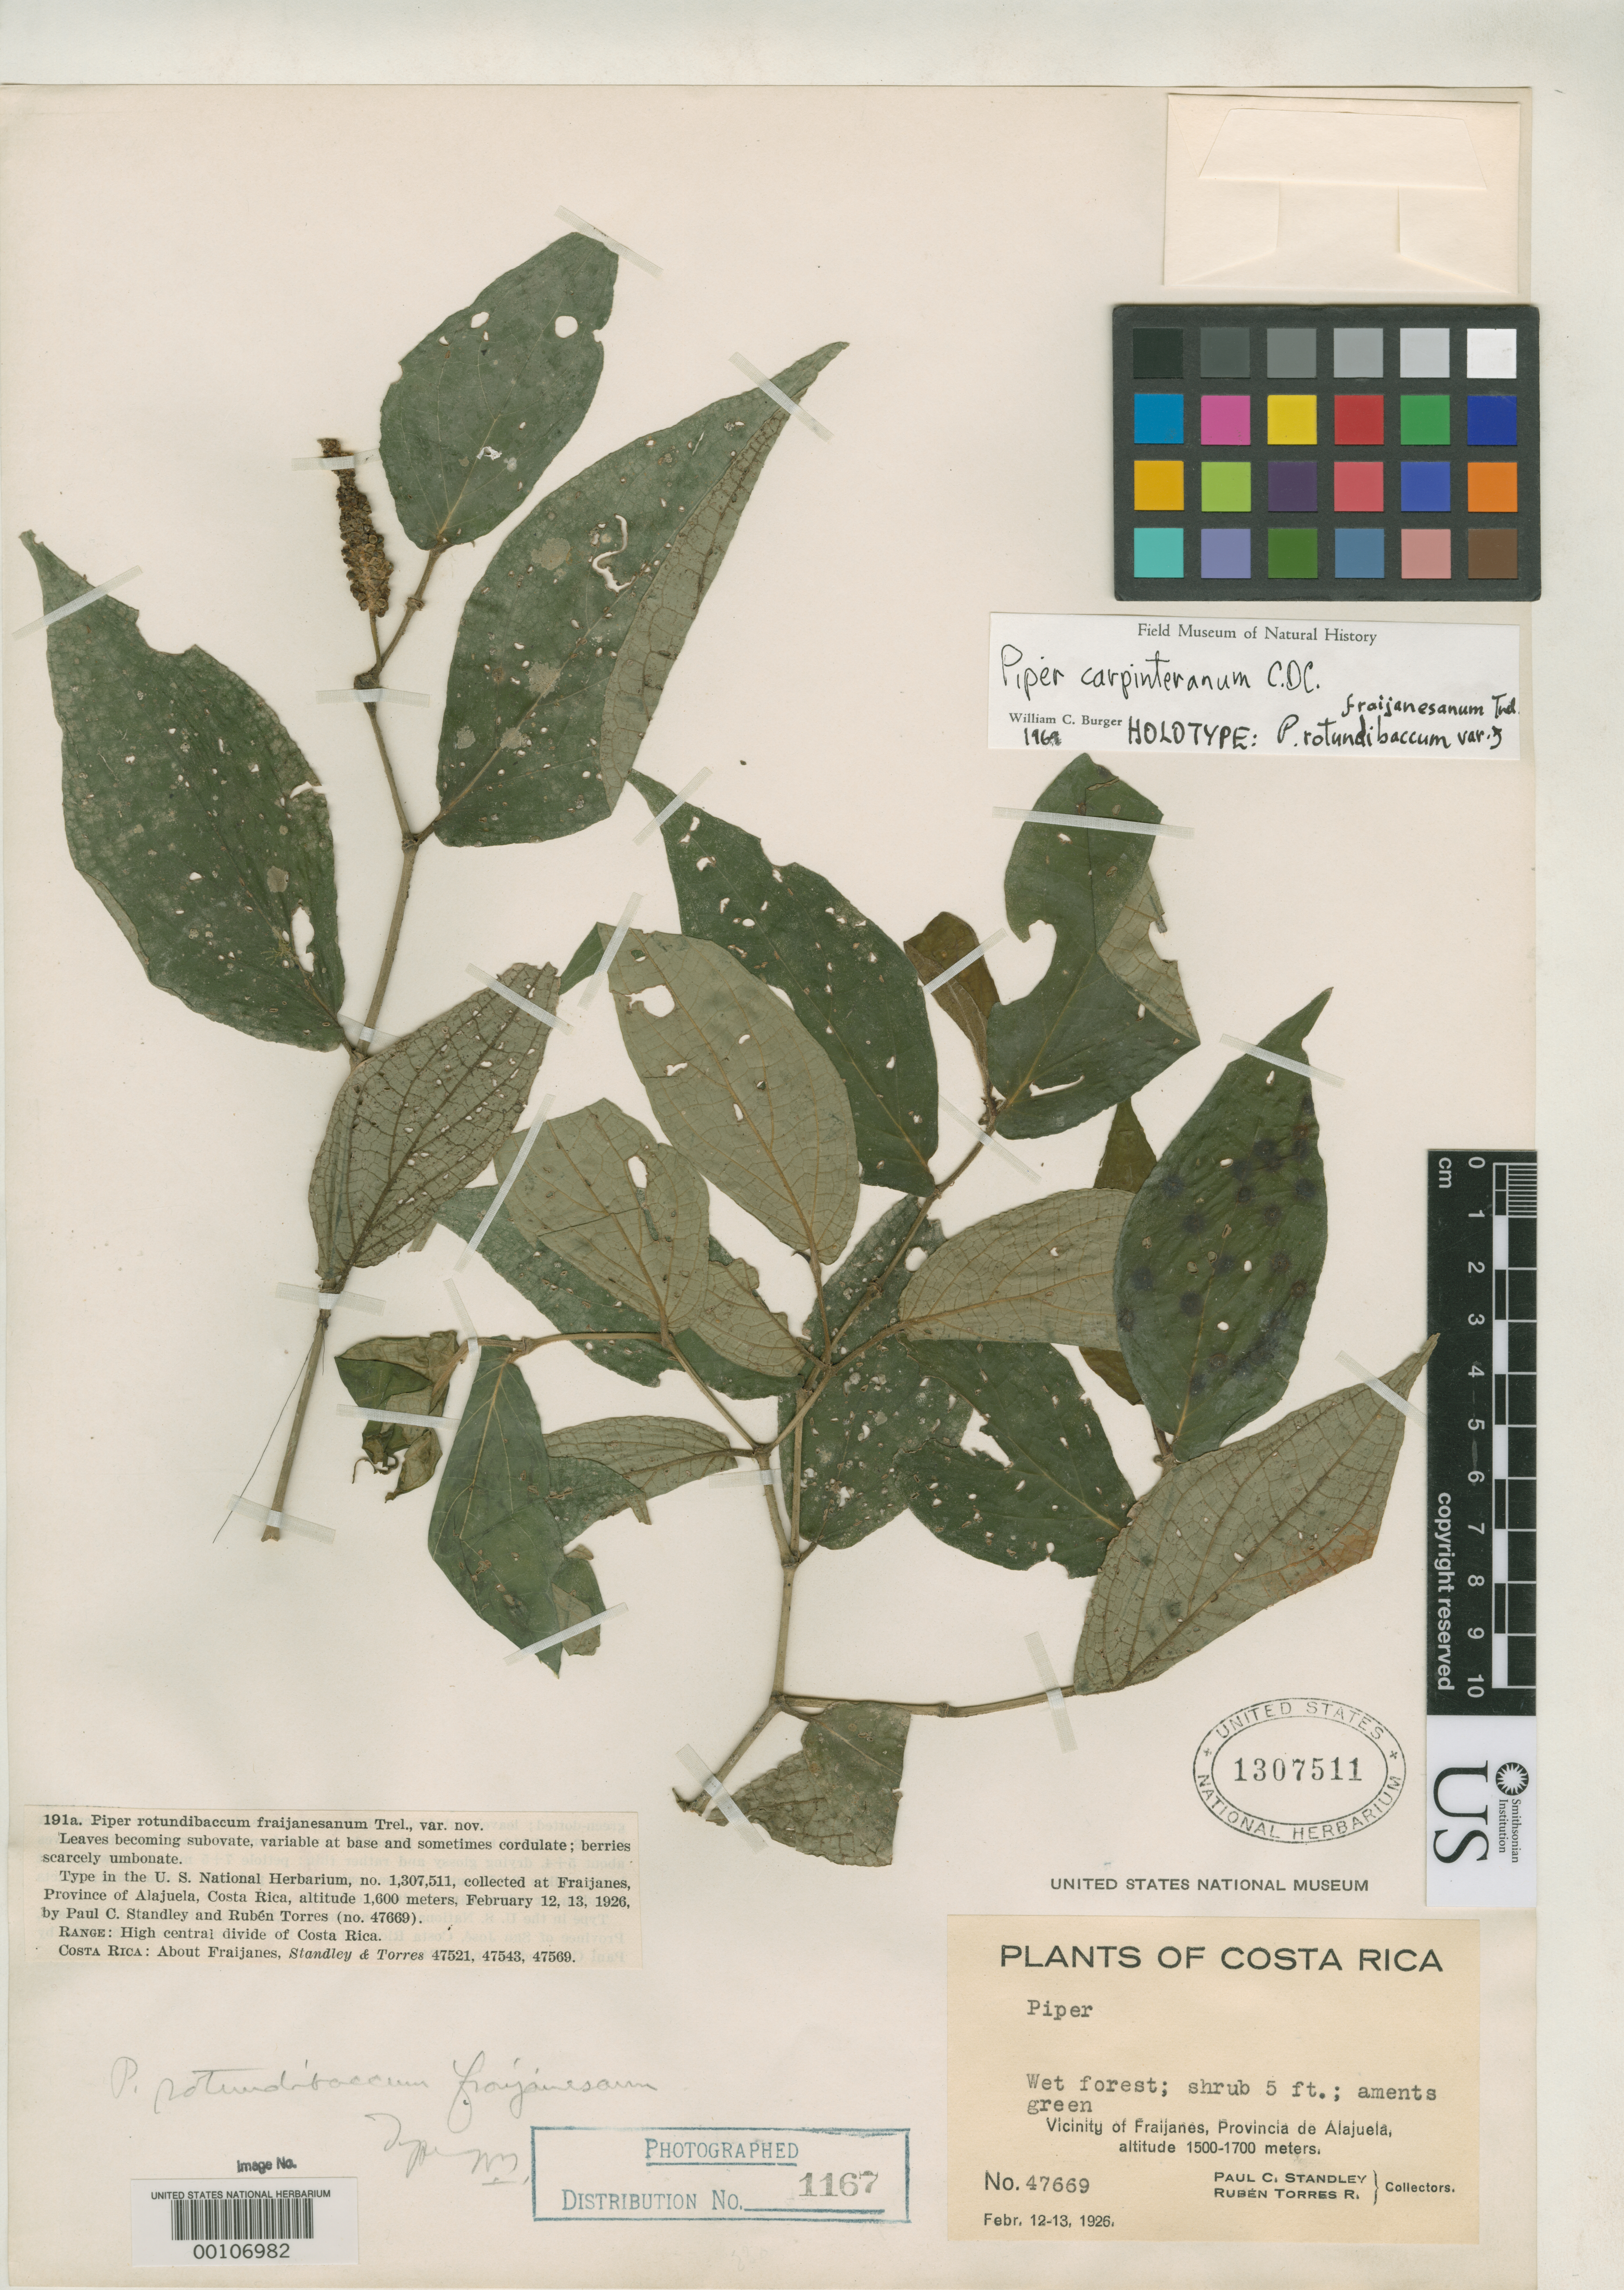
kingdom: Plantae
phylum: Tracheophyta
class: Magnoliopsida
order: Piperales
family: Piperaceae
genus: Piper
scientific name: Piper rotundibaccum var. fraijanesanum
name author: Trel.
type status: Holotype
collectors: P. C. Standley & R. Torres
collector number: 47669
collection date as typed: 12 Feb 1926 to 13 Feb 1926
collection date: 1926-02-12/1926-02-13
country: Costa Rica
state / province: Alajuela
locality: Fraijanes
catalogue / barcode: US 1307511